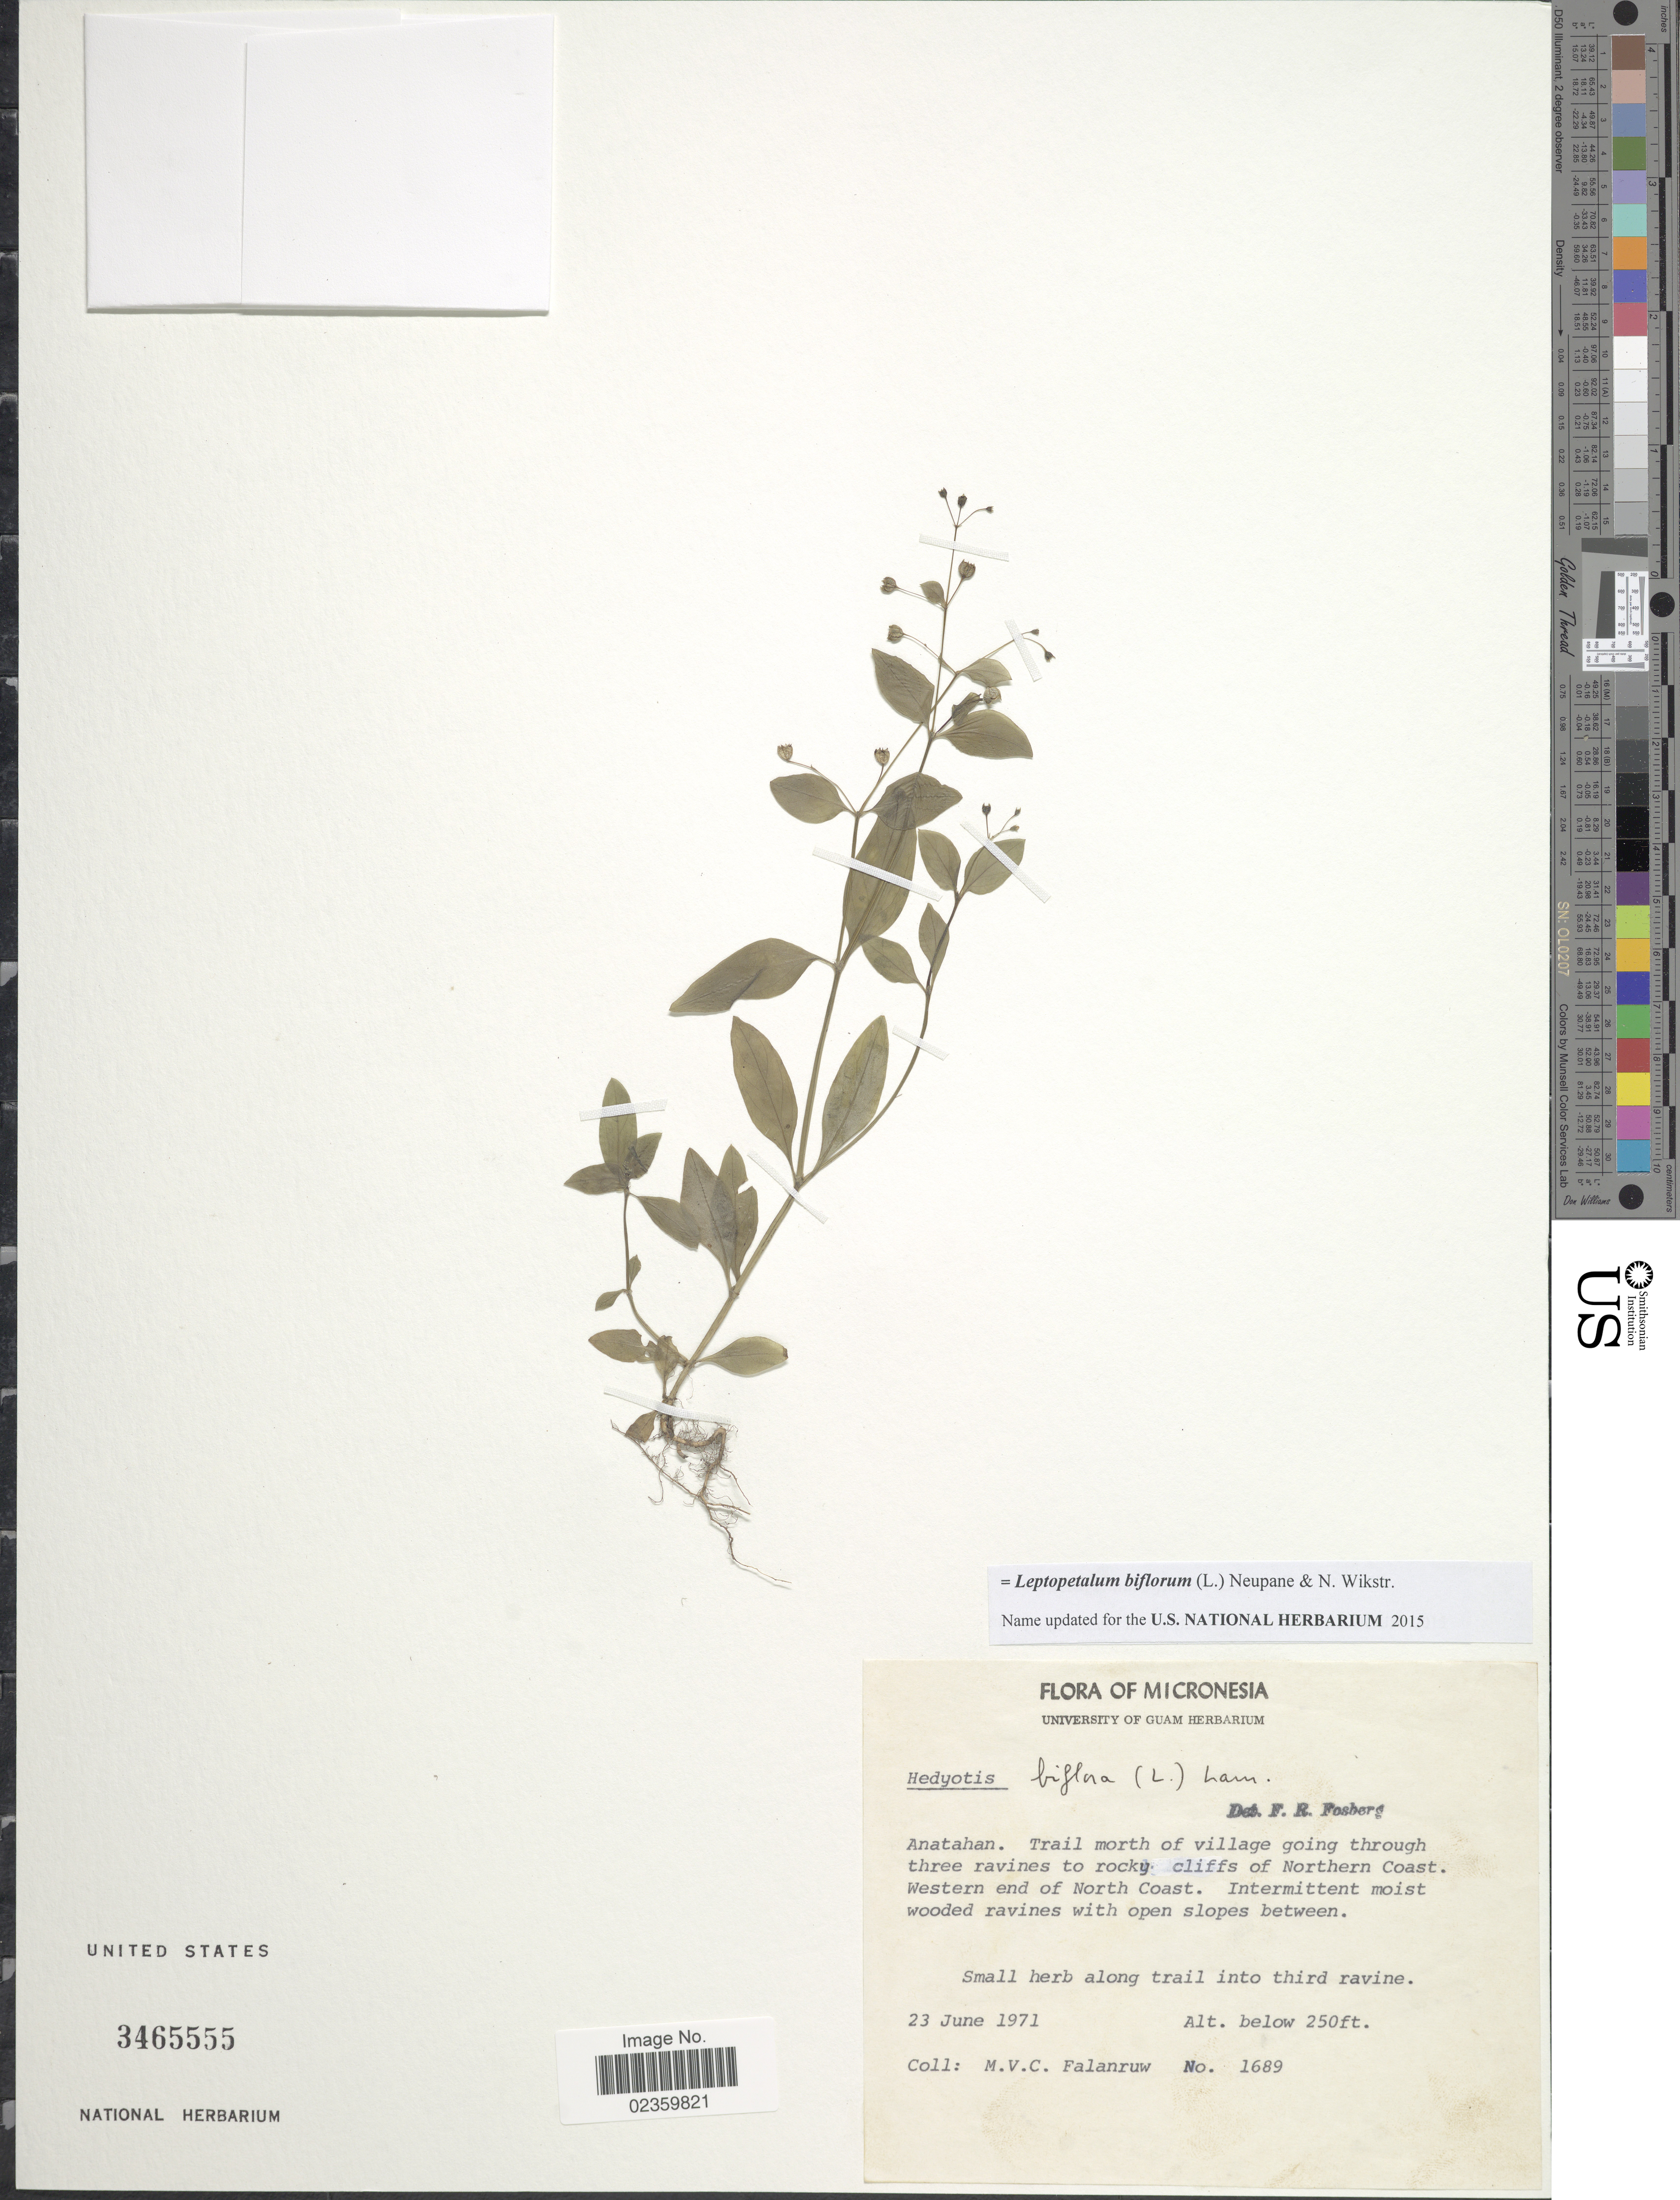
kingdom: Plantae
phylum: Tracheophyta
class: Magnoliopsida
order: Gentianales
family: Rubiaceae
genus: Leptopetalum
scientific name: Leptopetalum biflorum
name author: (L.) Neupane & N. Wikstr.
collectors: M. V. Falanruw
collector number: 1689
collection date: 1971-06-23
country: Northern Mariana Islands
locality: Micronesia, Anathan. Trail morth of village going through three ravines to rocky cliffs of Northern Coast. Western end of North Coast. Intermittent moist wooded ravines with open slopes between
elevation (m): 76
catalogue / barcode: US 3465555